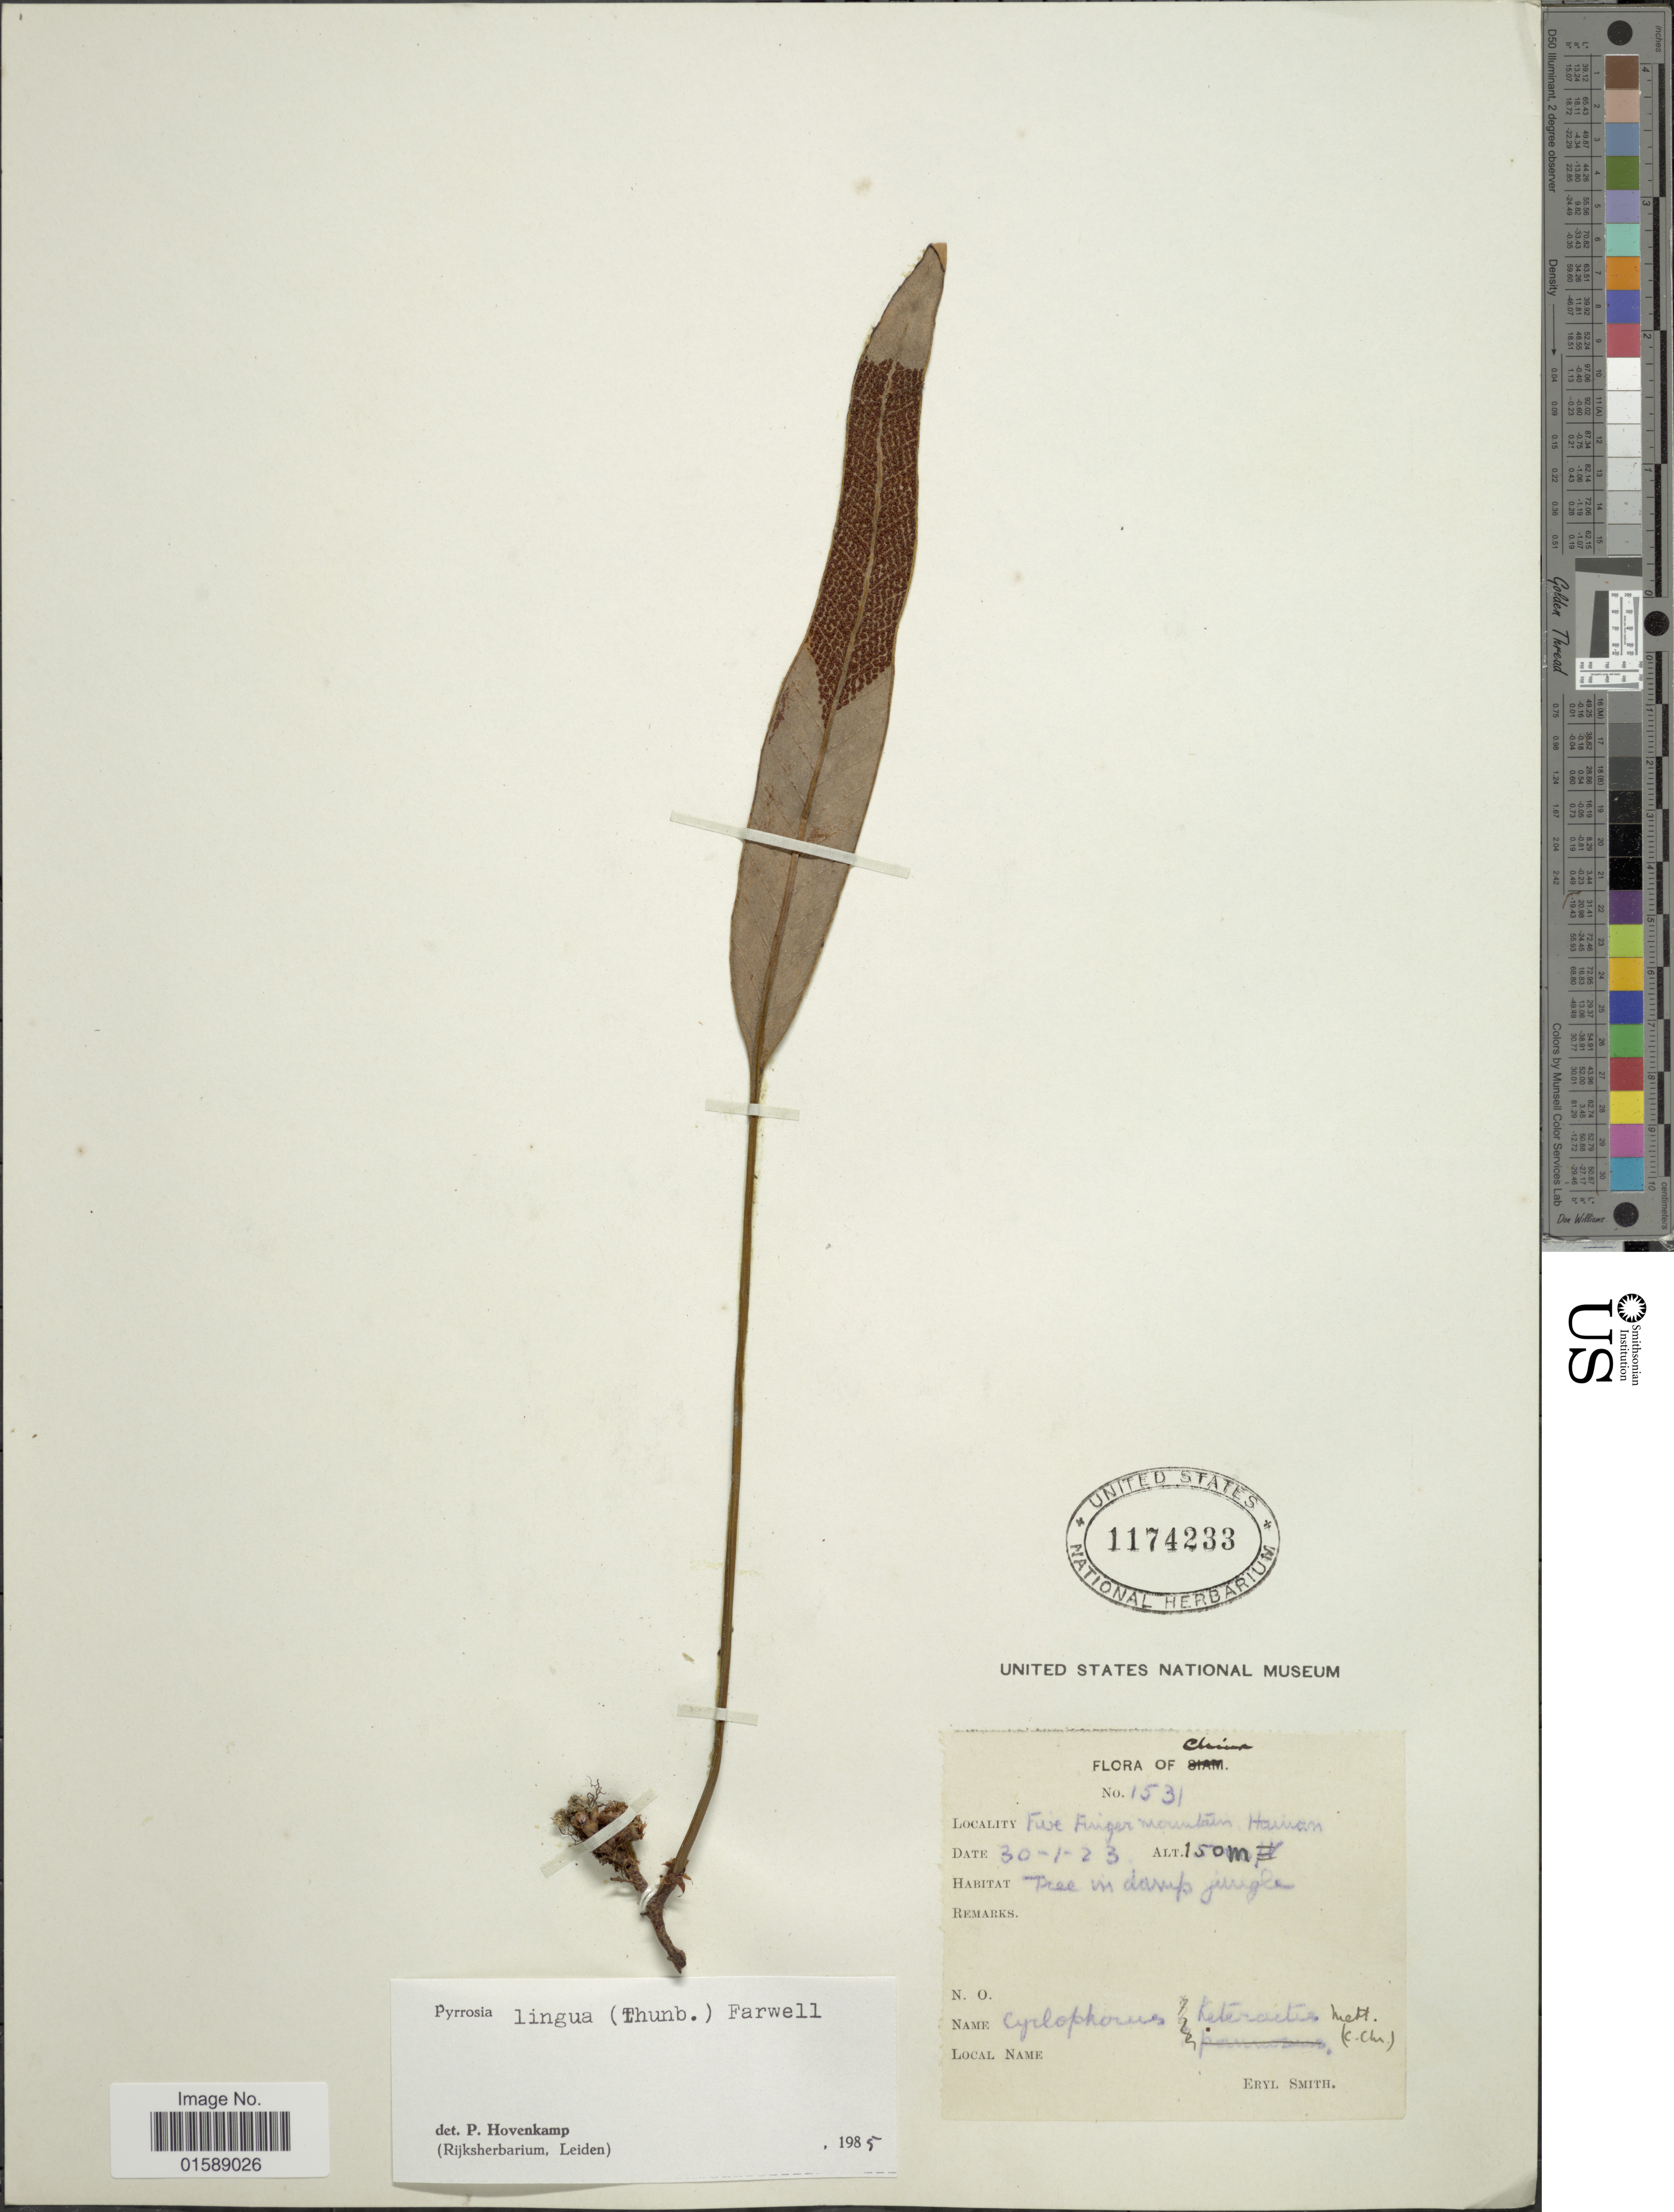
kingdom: Plantae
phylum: Tracheophyta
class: Polypodiopsida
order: Polypodiales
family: Polypodiaceae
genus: Pyrrosia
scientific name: Pyrrosia lingua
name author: (Thurb.) Farw.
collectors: C. E. Smith Jr.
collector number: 1531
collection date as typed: Transcribed d/m/y: 30/1/23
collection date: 1923-01-30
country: China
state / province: Hainan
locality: Five Finger Mountain. Tree in damp jungle.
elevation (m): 150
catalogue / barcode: US 1174233